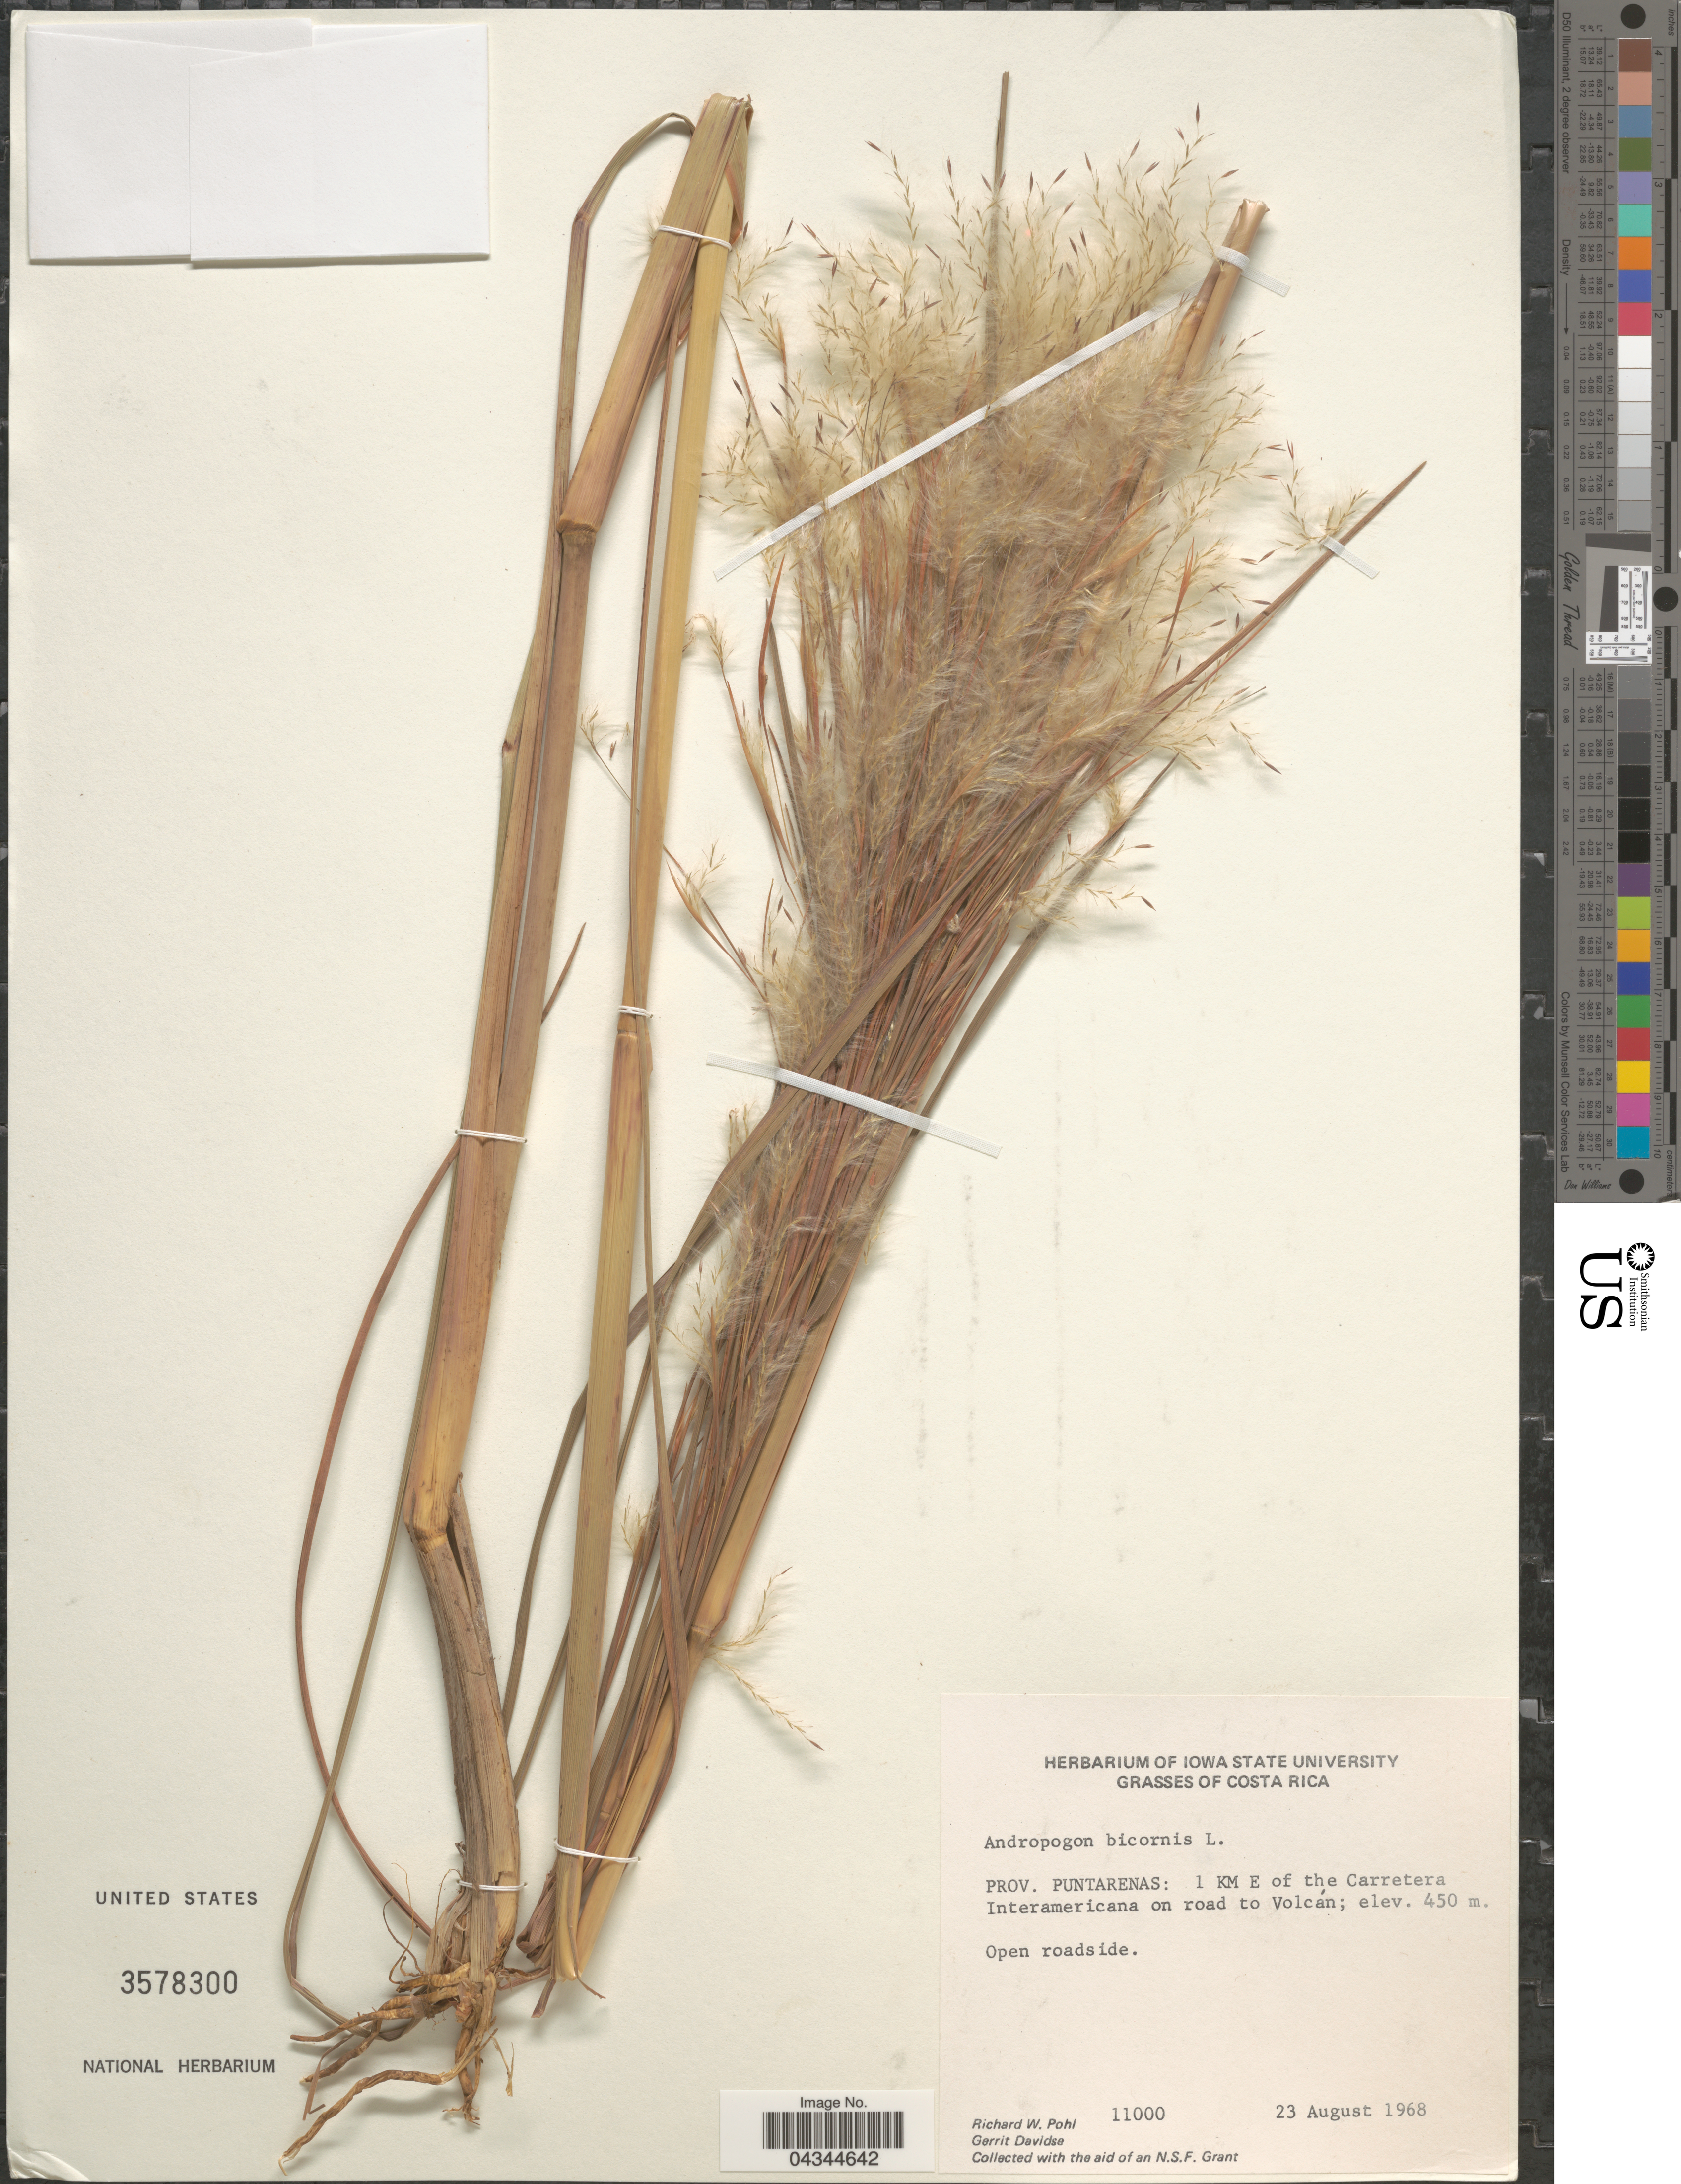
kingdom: Plantae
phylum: Tracheophyta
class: Liliopsida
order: Poales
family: Poaceae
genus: Andropogon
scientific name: Andropogon bicornis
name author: L.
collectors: R. W. Pohl & G. Davidse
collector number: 11000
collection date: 1968-08-23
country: Costa Rica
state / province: Puntarenas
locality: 1 KM E of the Carretera Interamericana on road to Volcán.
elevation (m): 450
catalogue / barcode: US 3578300